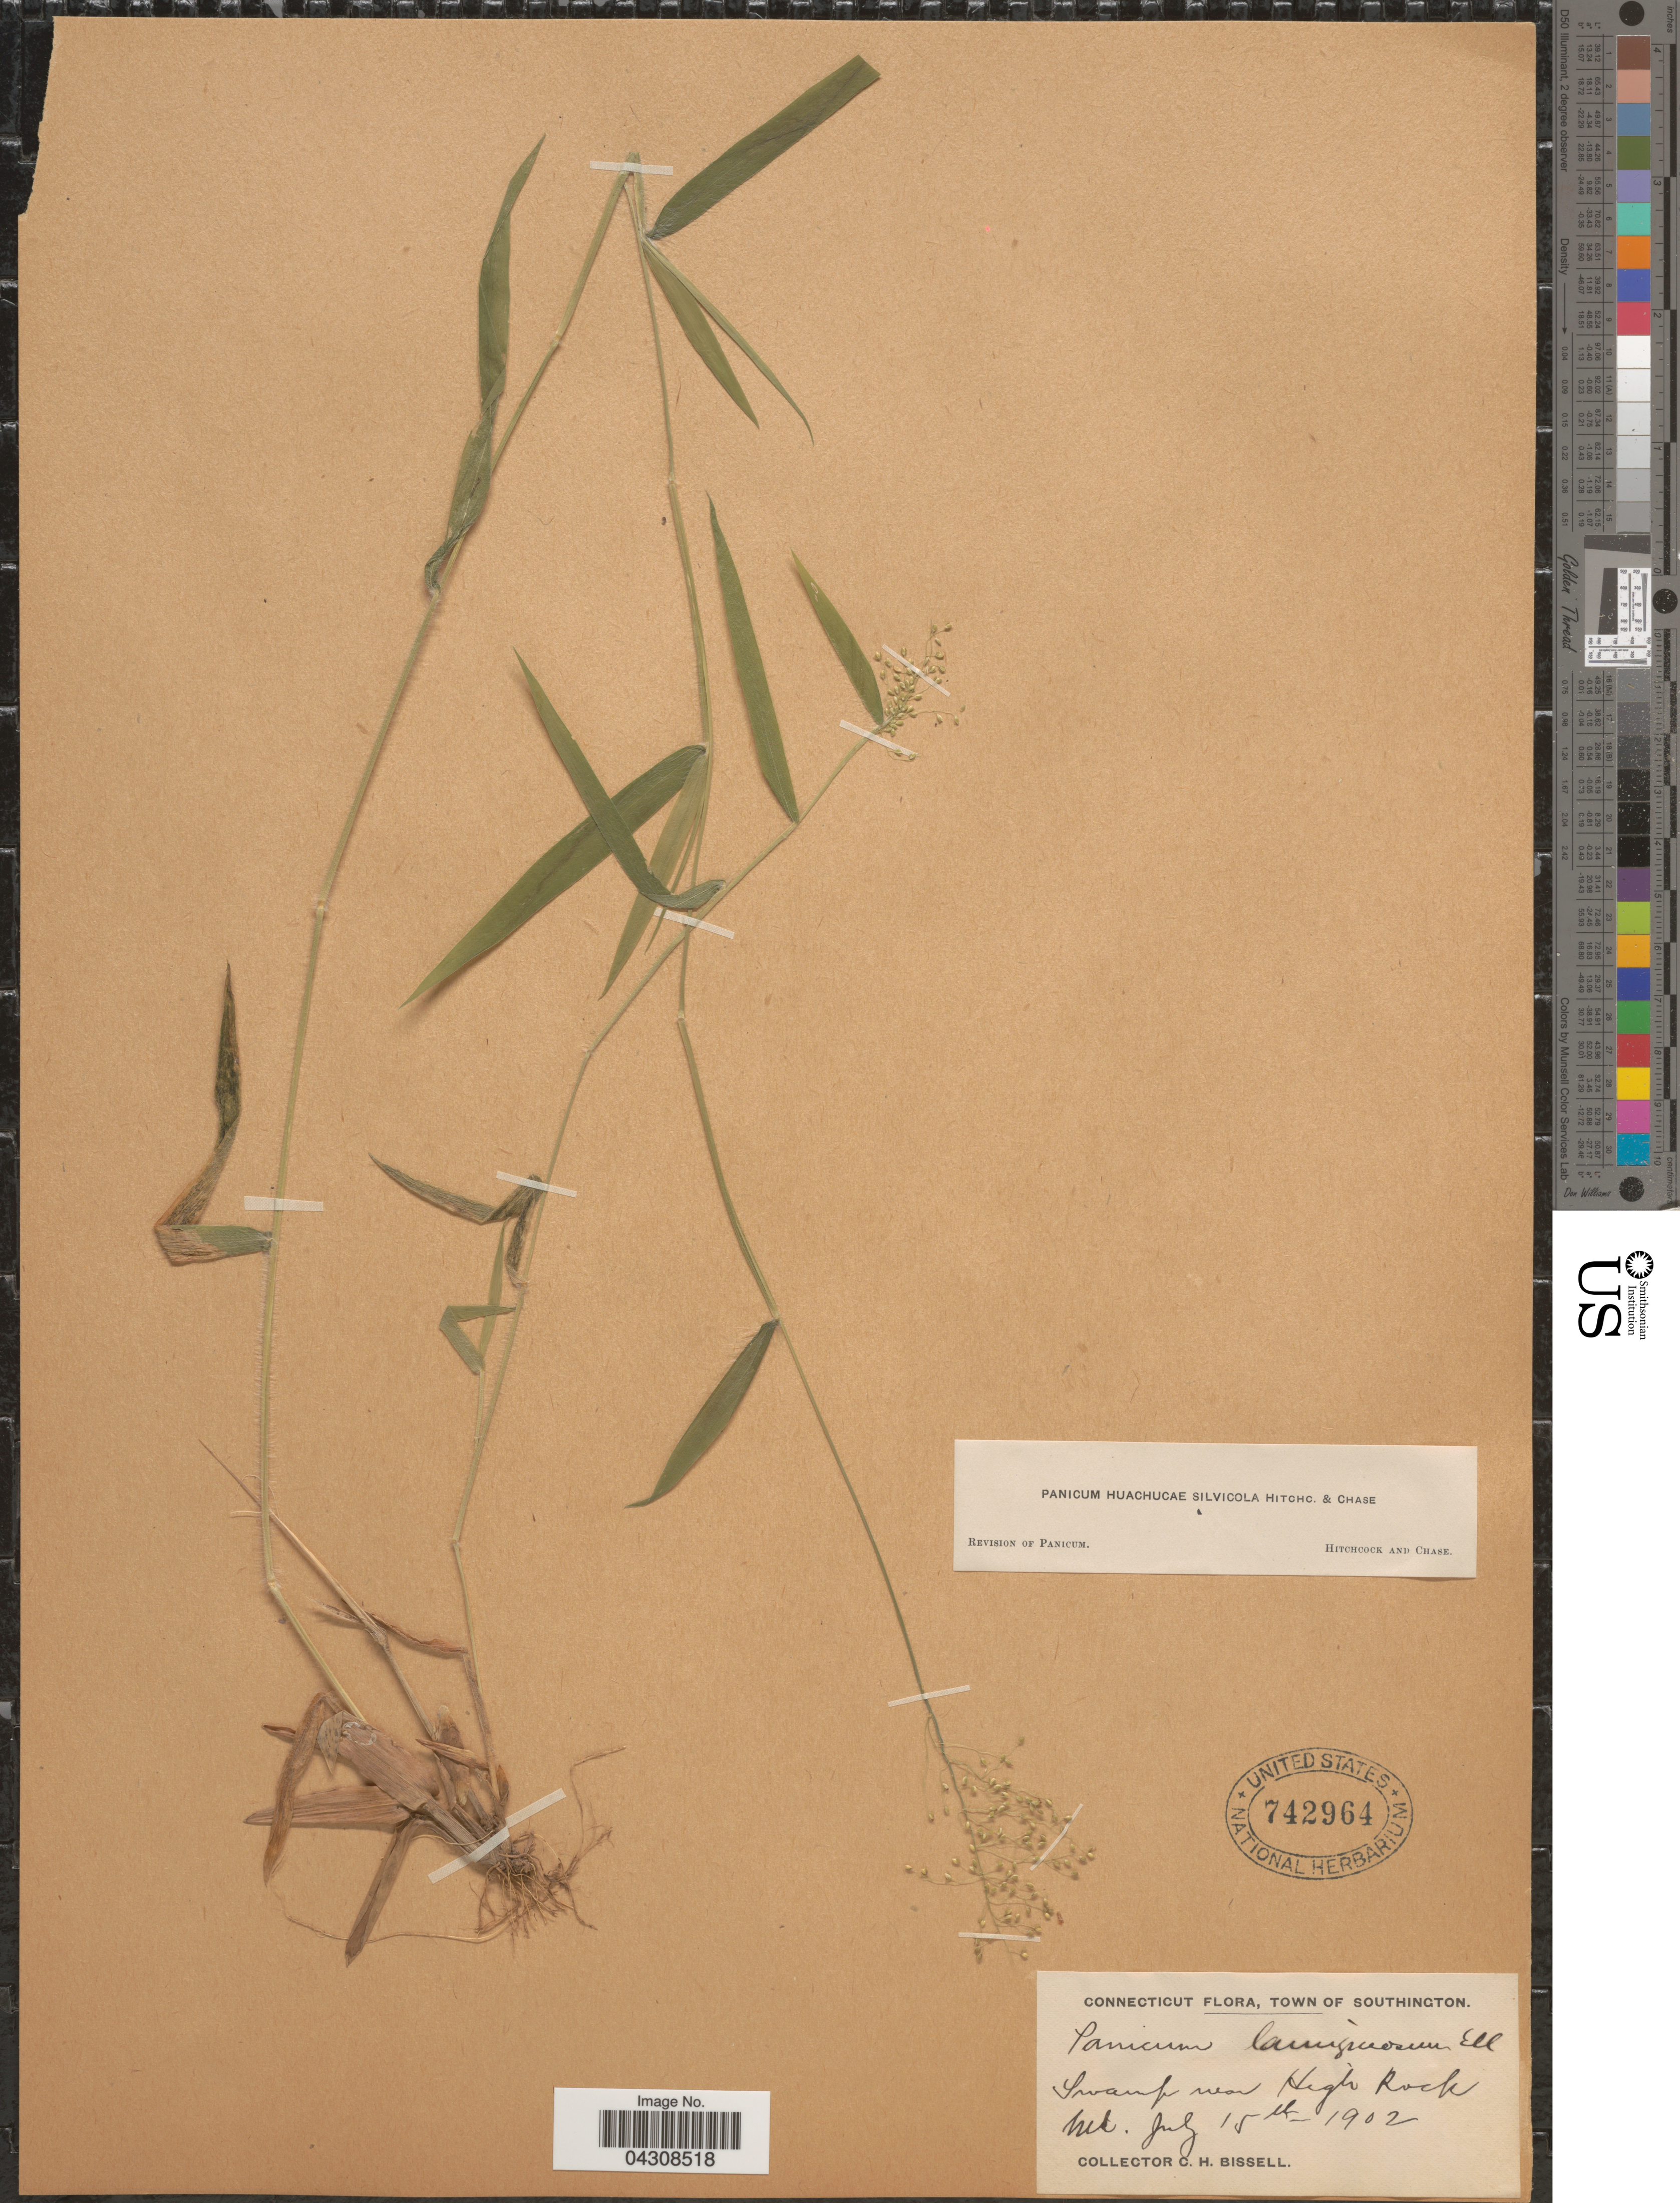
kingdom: Plantae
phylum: Tracheophyta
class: Liliopsida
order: Poales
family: Poaceae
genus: Dichanthelium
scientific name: Dichanthelium acuminatum var. acuminatum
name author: (Sw.) Gould & C.A. Clark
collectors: C. Bissell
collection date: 1902-07-15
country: United States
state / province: Connecticut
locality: Town of Southington. Swamp near High Rock Mt.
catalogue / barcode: US 742964